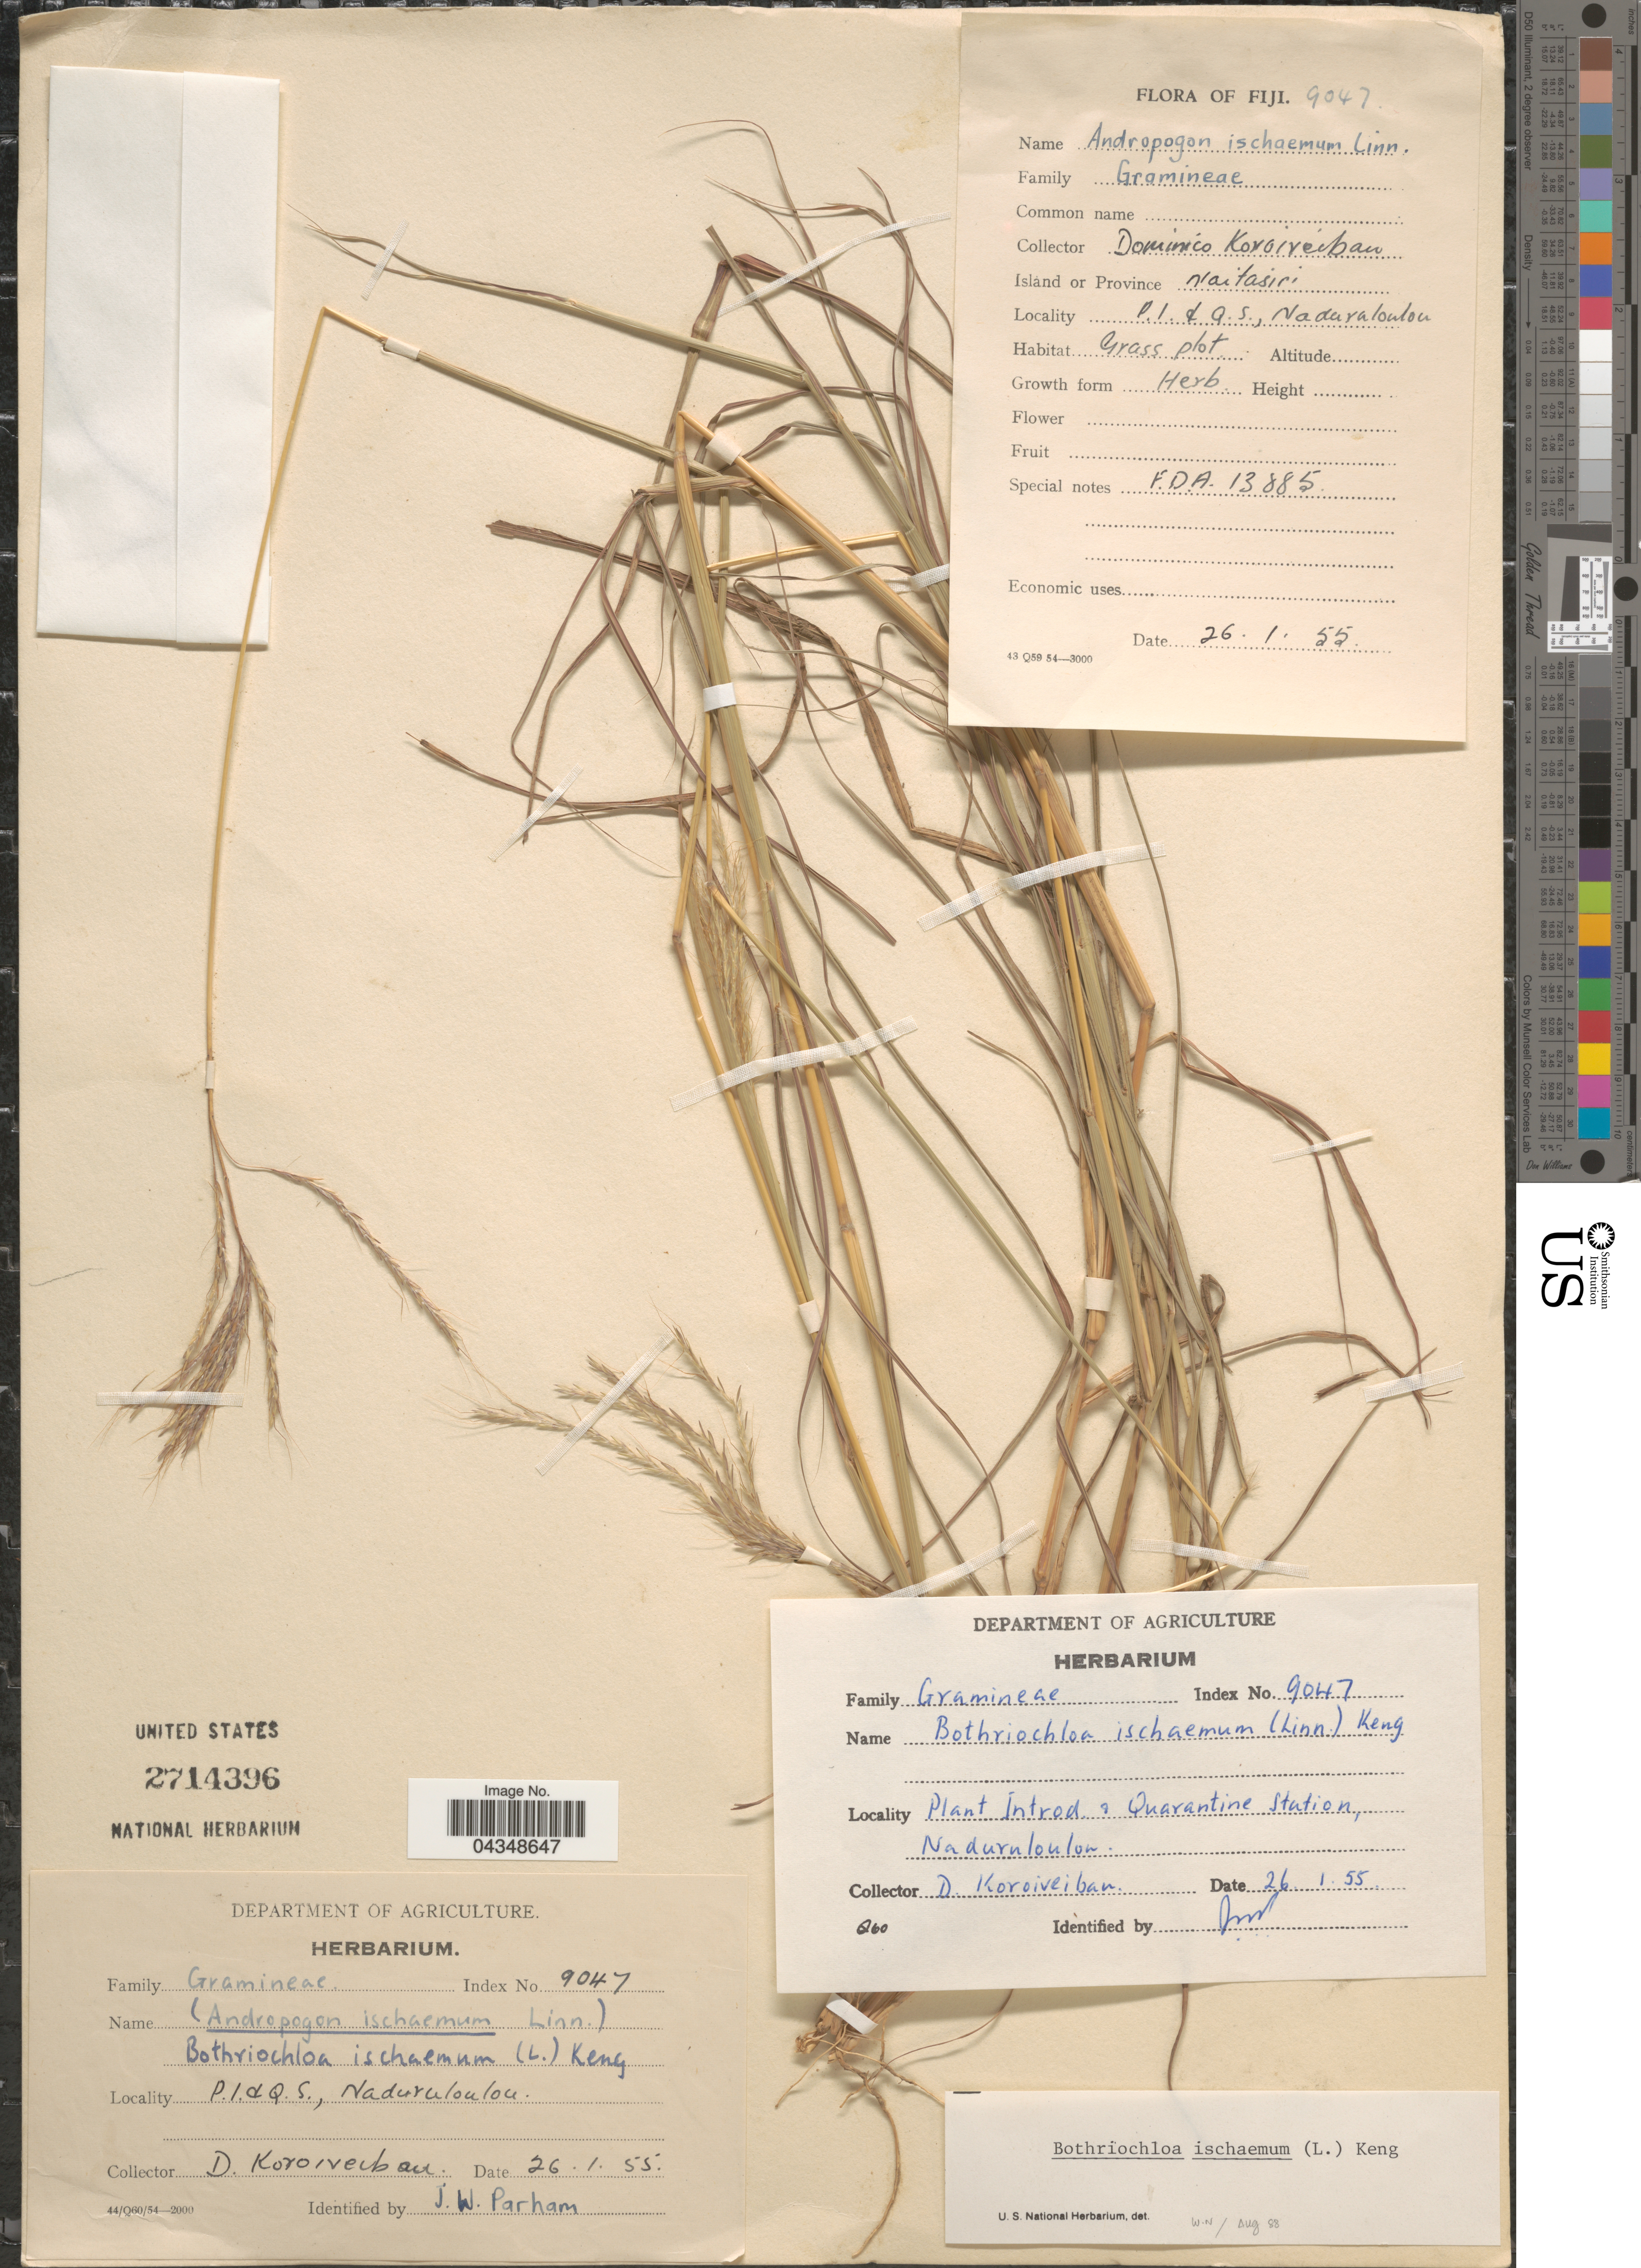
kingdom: Plantae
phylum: Tracheophyta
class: Liliopsida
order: Poales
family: Poaceae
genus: Bothriochloa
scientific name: Bothriochloa ischaemum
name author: (L.) Keng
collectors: D. Koroiveiban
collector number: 9047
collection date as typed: Transcribed d/m/y: 26/1/55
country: Fiji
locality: Plant Introd. & Quarantine Station, Naduruloulon. Naitasiri.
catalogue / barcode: US 2714396